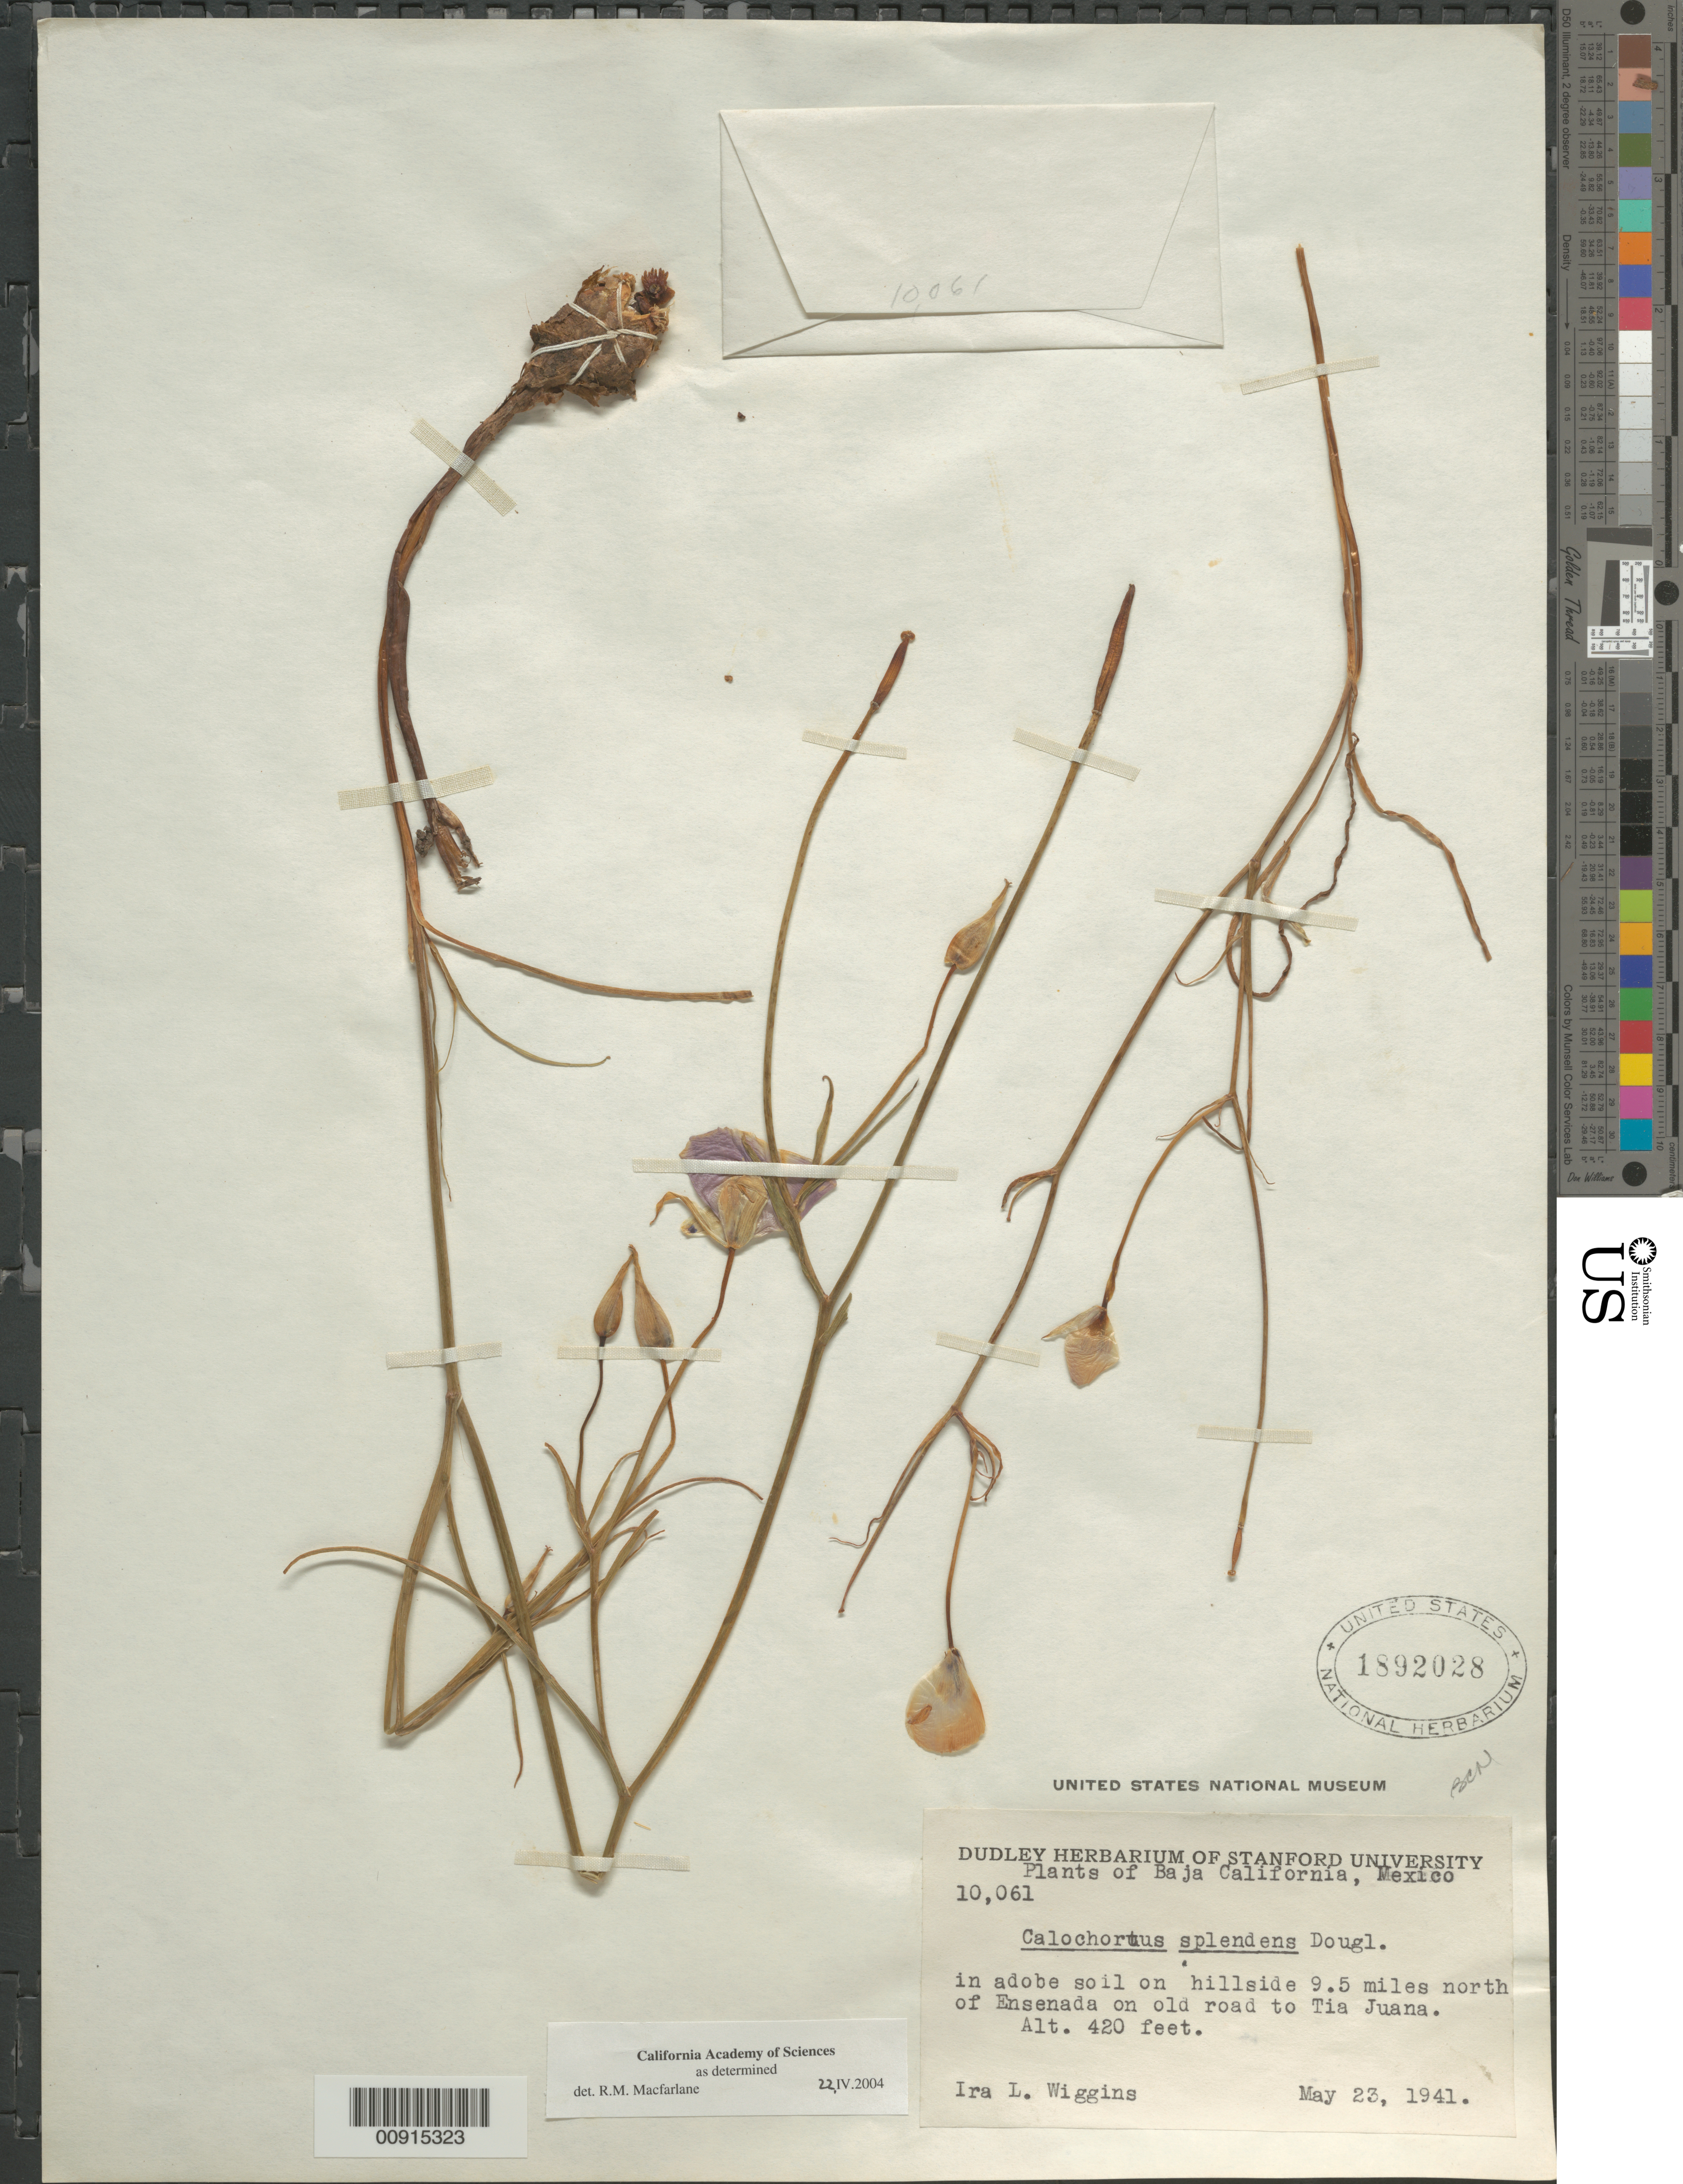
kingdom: Plantae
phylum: Tracheophyta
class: Liliopsida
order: Liliales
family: Liliaceae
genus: Calochortus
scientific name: Calochortus splendens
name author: Douglas ex Benth.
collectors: I. L. Wiggins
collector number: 10061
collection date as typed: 23 May 1941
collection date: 1941-05-23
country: Mexico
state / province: Baja California Norte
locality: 9.5 miles north of Ensenada on old road to Tia Juana. Baja California.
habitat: In adobe soil on hillside.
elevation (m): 128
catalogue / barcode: US 1892028